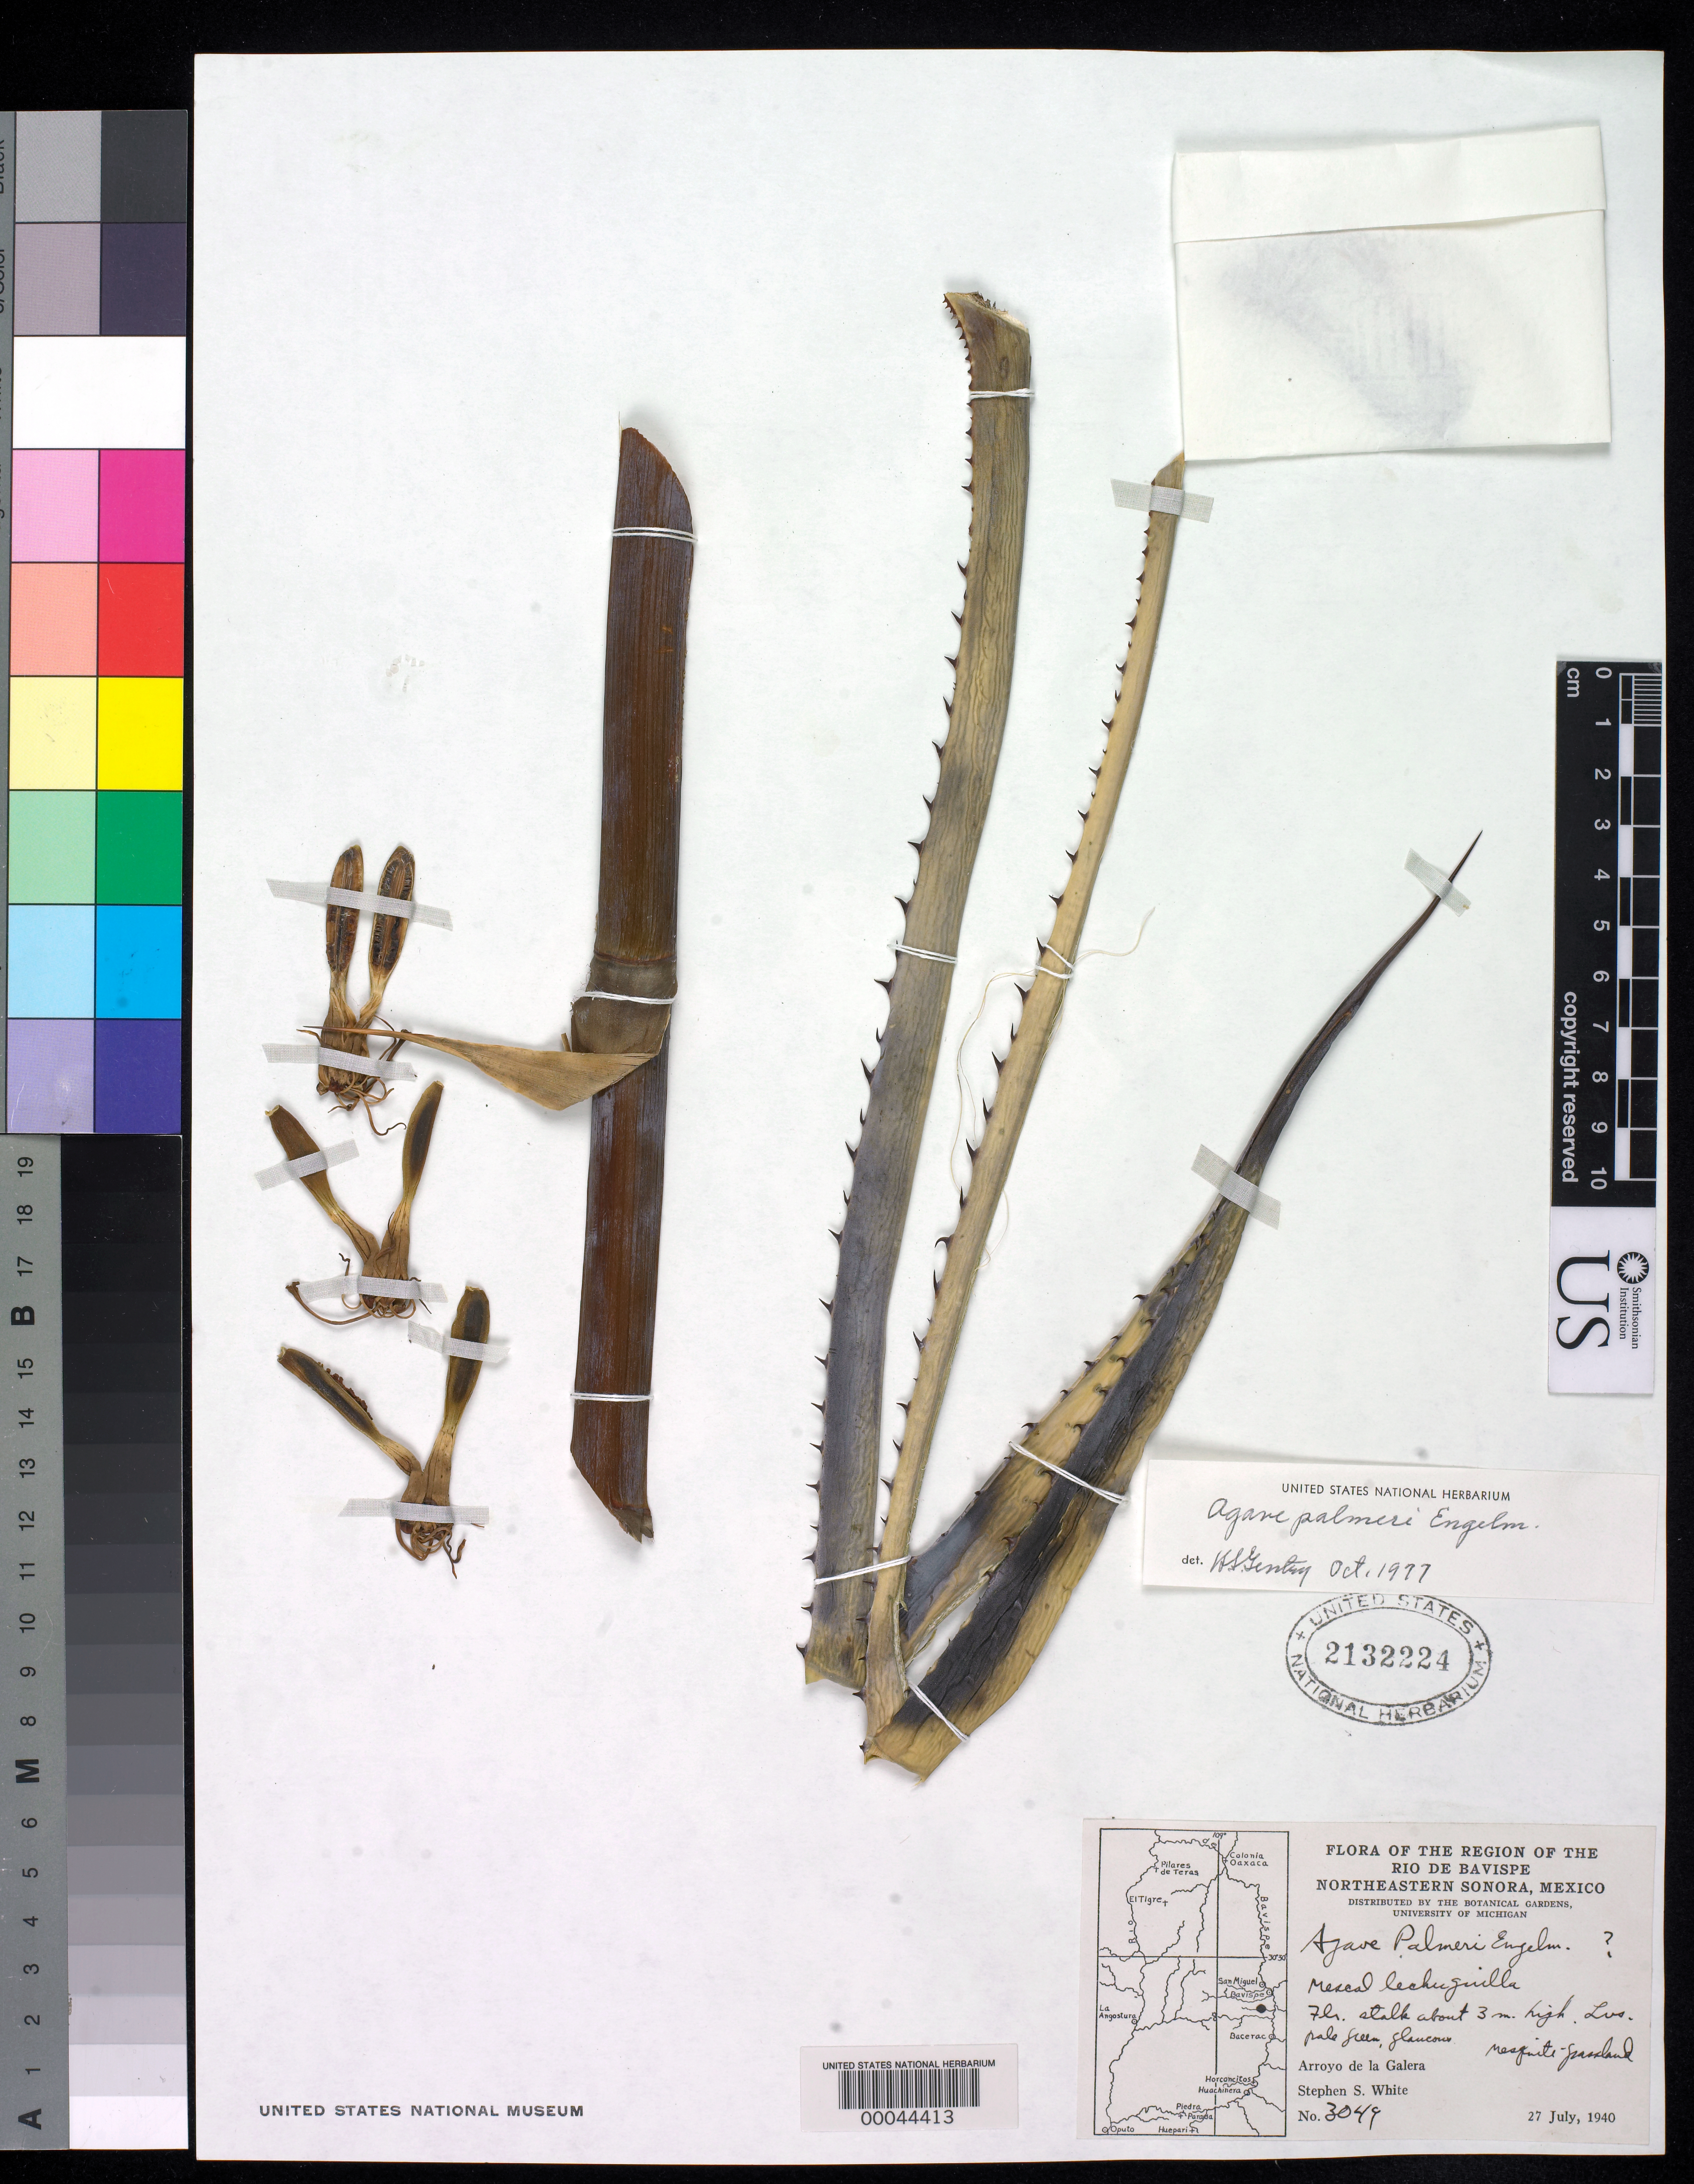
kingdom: Plantae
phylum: Tracheophyta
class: Liliopsida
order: Asparagales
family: Asparagaceae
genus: Agave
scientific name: Agave palmeri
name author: Engelm.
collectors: S. S. White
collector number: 3049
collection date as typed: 27 Jul 1940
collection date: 1940-07-27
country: Mexico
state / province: Sonora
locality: Arroyo de la Galera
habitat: Mesquite-grassland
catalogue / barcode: US 2132224